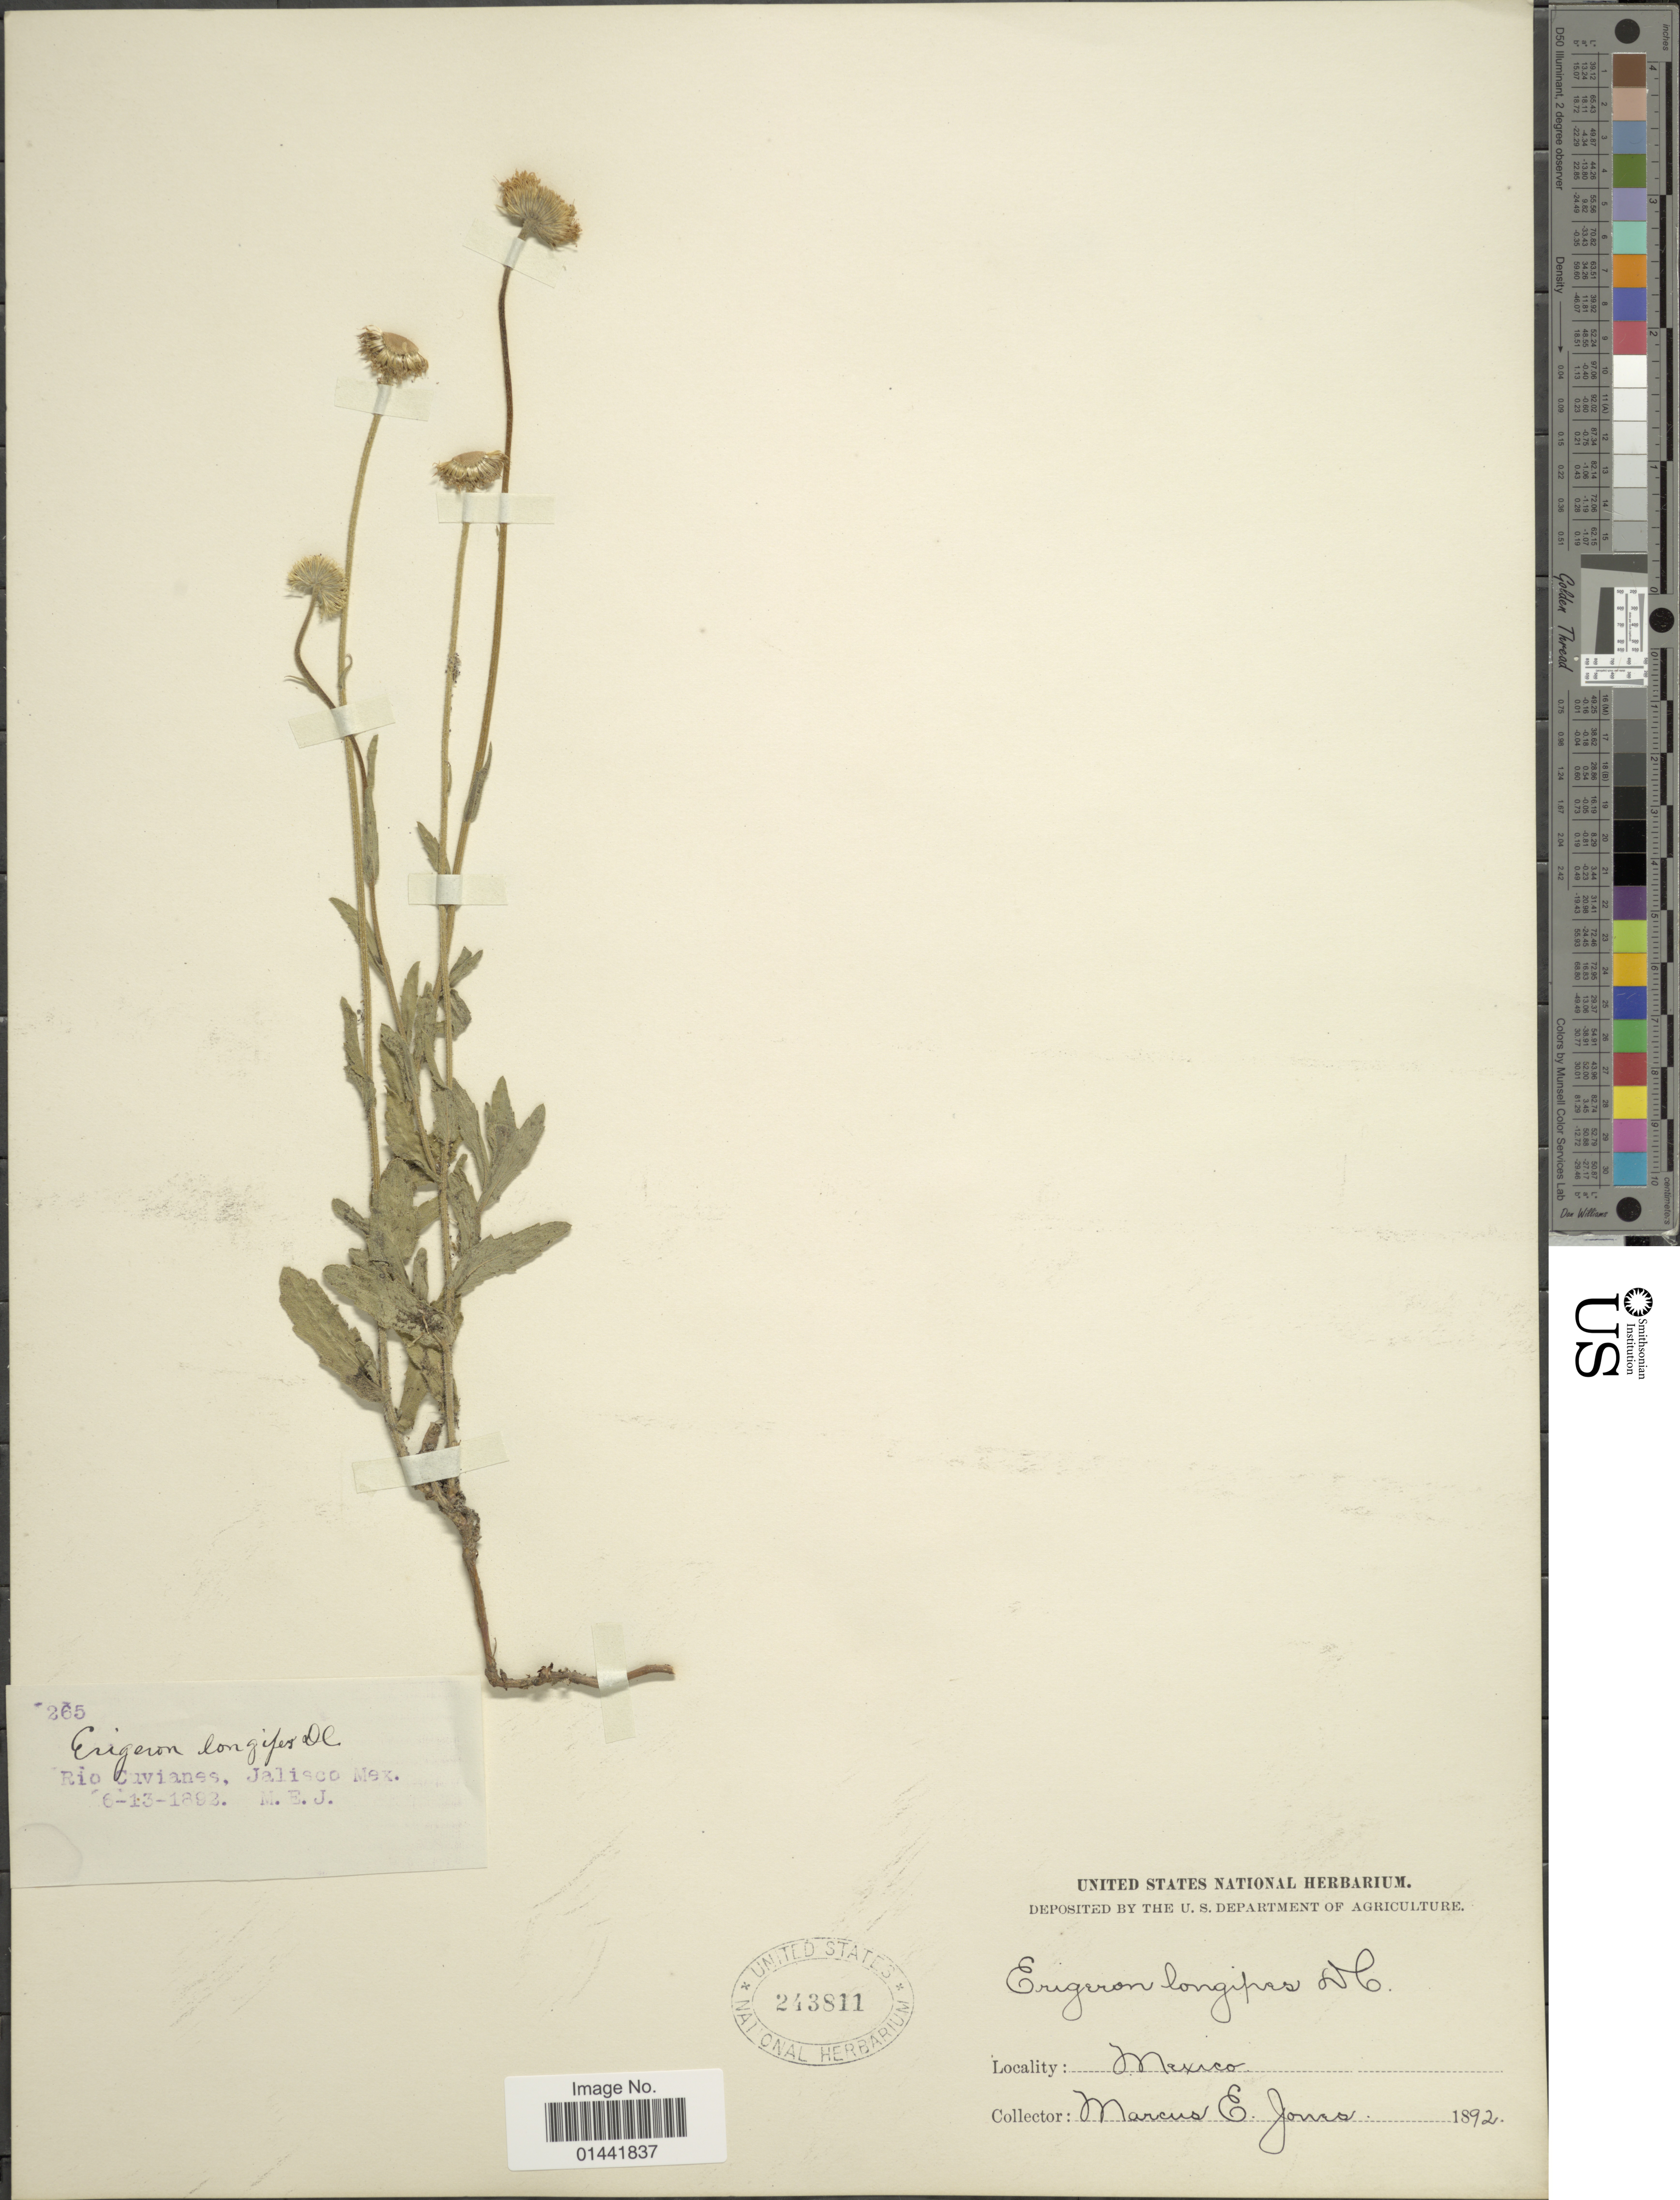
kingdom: Plantae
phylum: Tracheophyta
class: Magnoliopsida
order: Asterales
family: Asteraceae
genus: Erigeron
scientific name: Erigeron scaposus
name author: DC.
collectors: M. E. Jones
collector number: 265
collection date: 1892-06-13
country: Mexico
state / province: Jalisco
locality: Rio Cuvianes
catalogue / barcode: US 243811